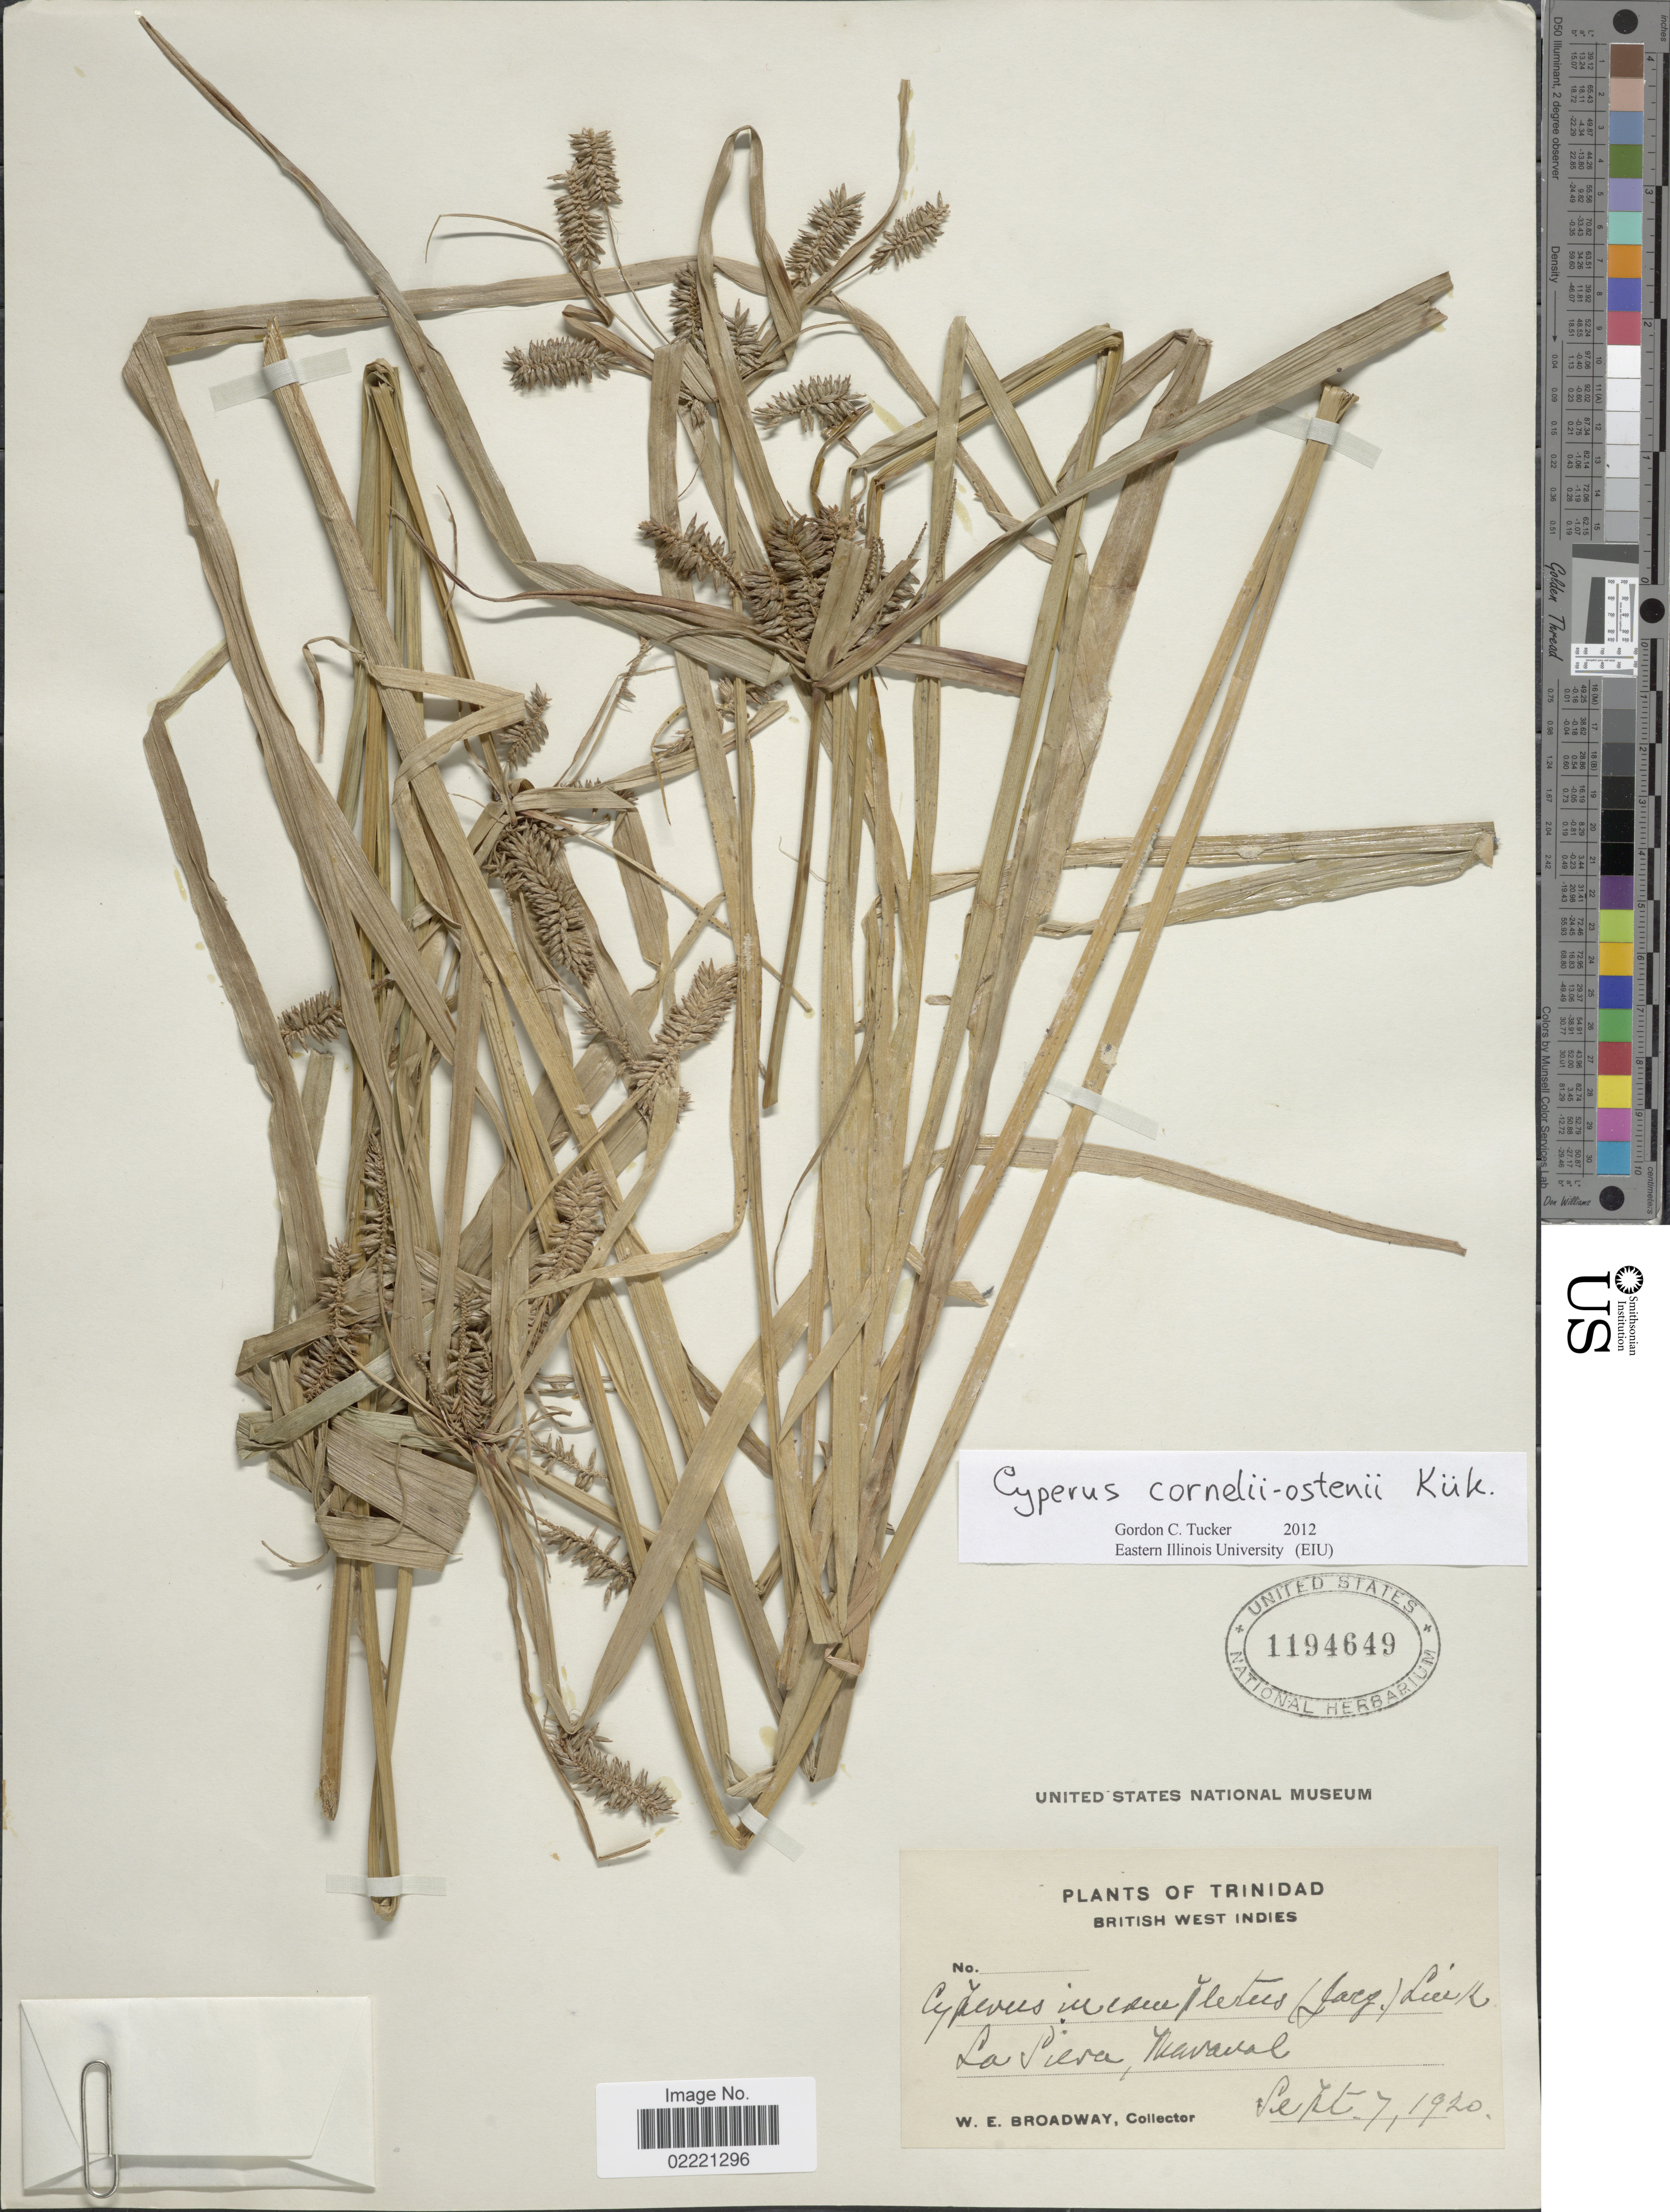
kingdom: Plantae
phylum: Tracheophyta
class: Liliopsida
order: Poales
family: Cyperaceae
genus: Cyperus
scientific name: Cyperus cornelii-ostenii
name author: Kük.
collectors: W. E. Broadway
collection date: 1920-09-07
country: Trinidad and Tobago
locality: Trinidad, British West Indies, La Seiva, Maraval.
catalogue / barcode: US 1194649